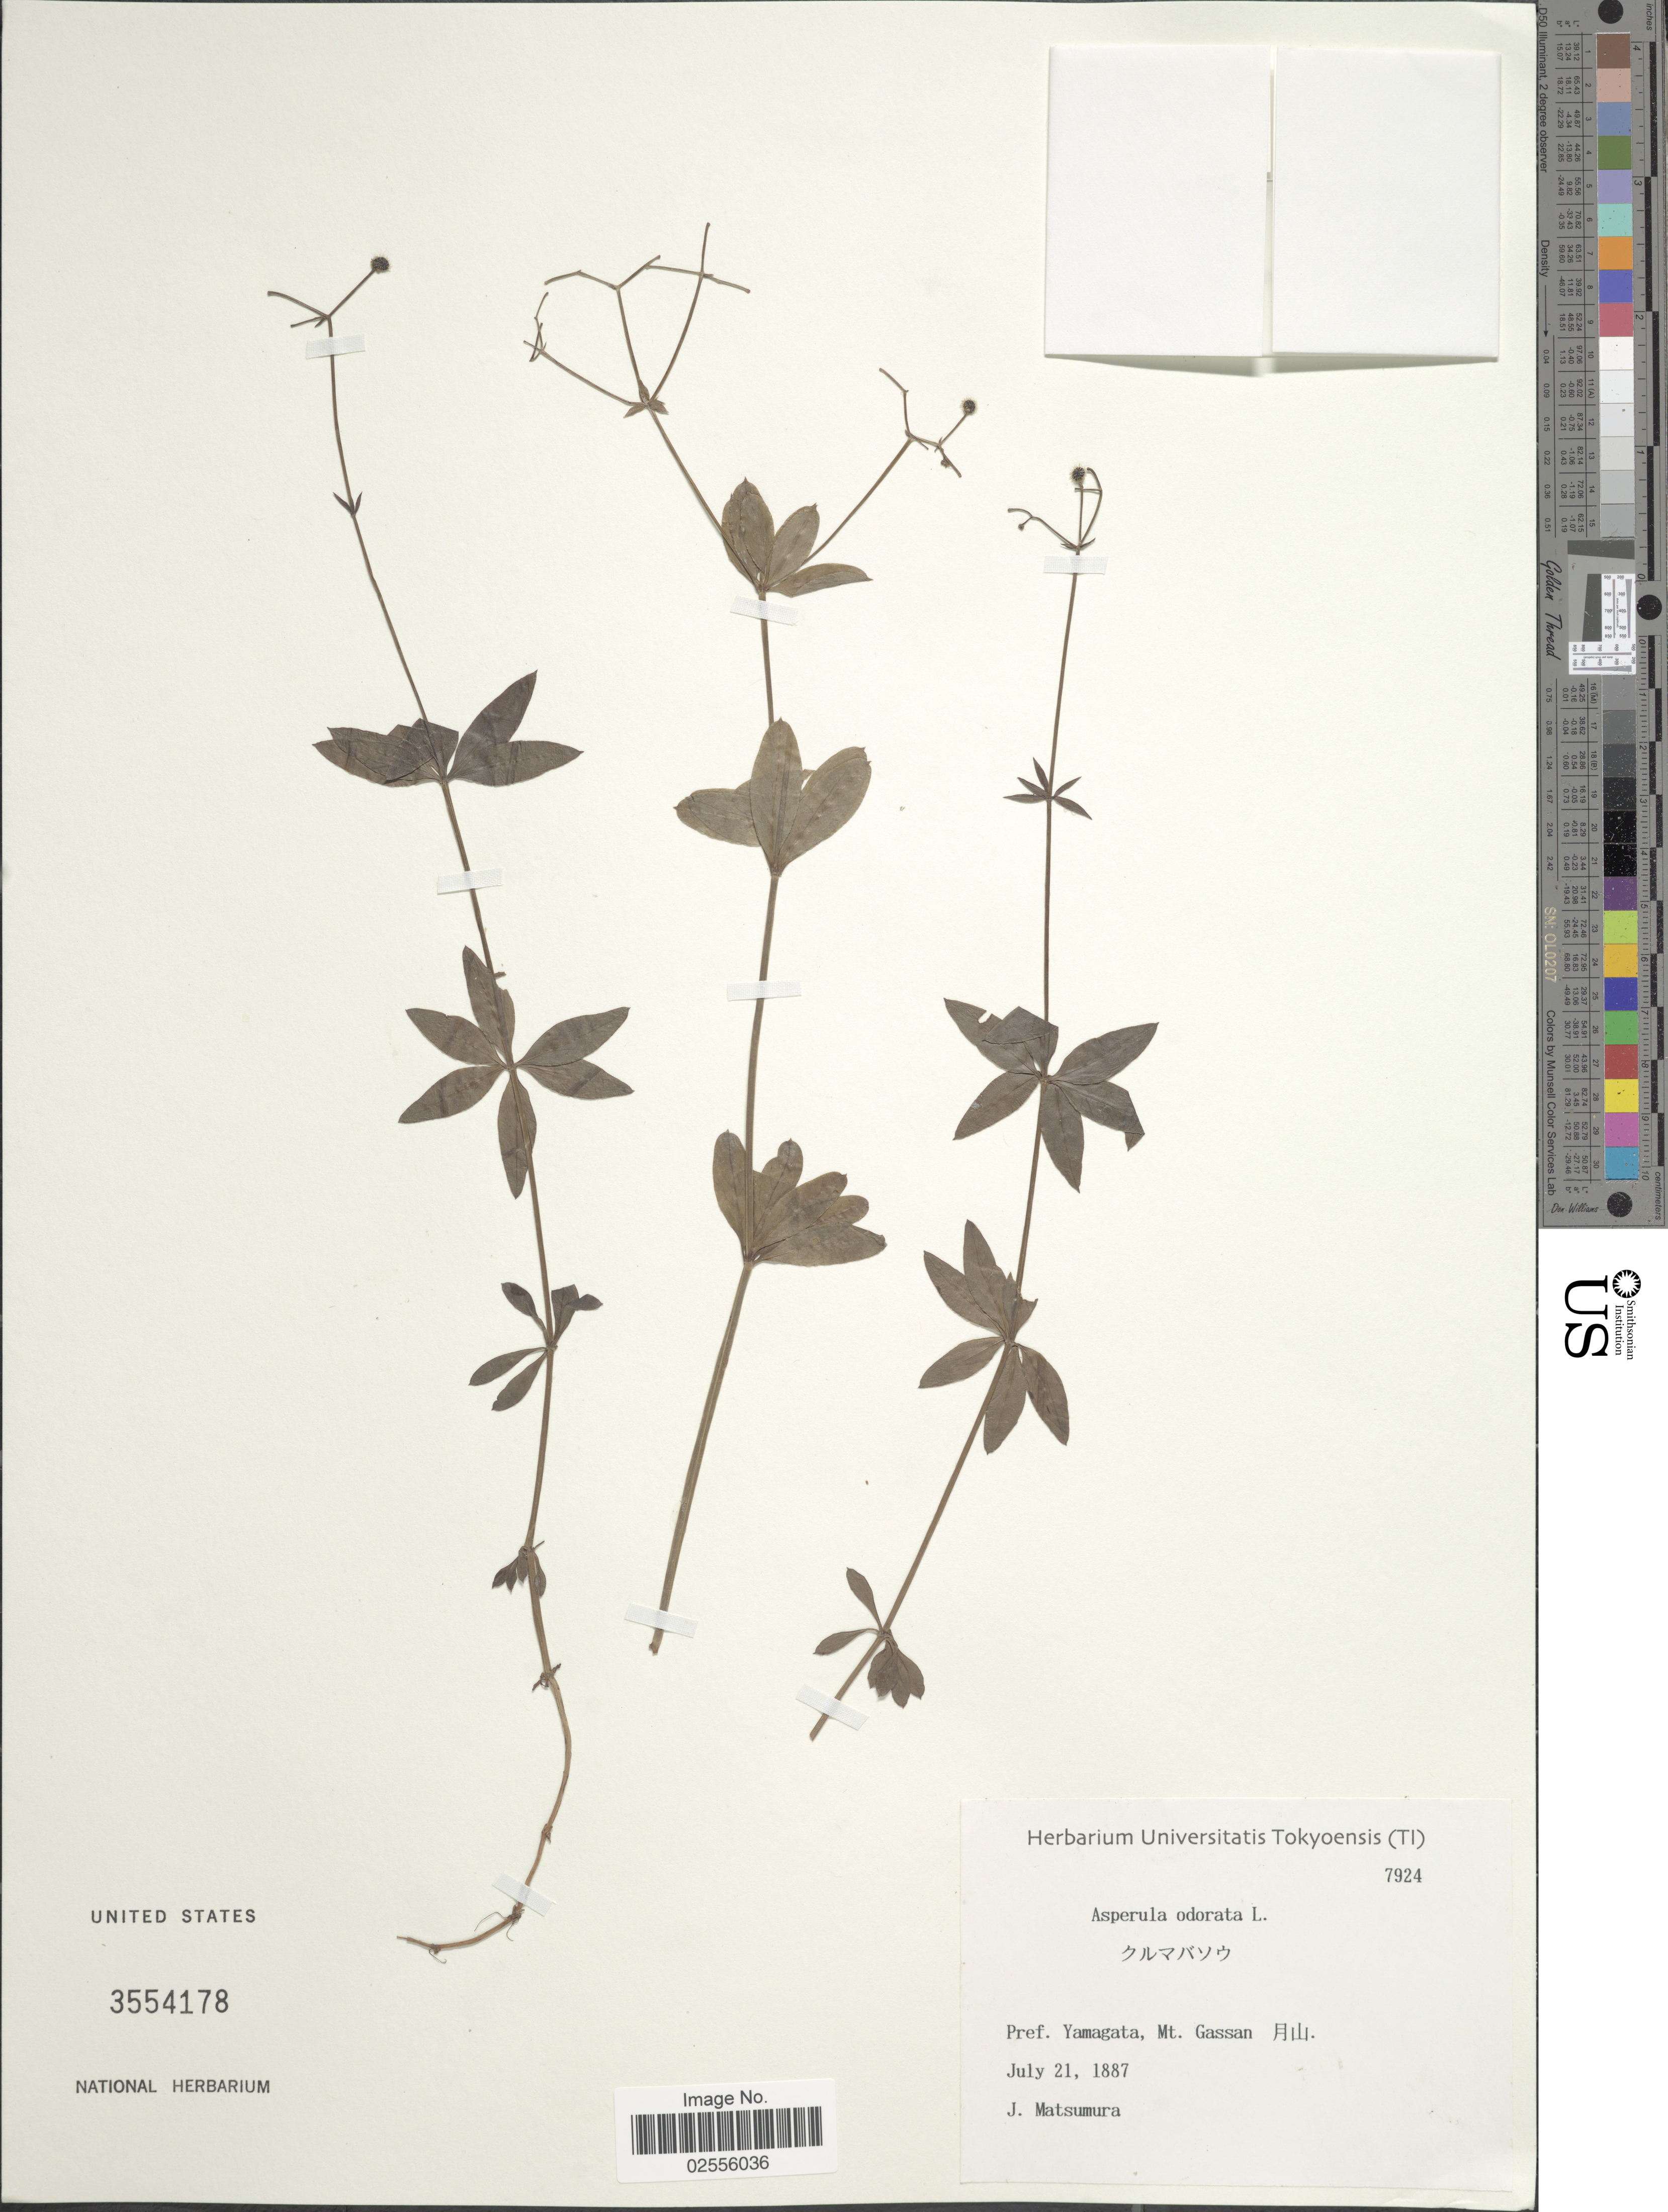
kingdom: Plantae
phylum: Tracheophyta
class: Magnoliopsida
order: Gentianales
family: Rubiaceae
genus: Asperula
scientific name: Asperula odorata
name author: L.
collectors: J. Matsumura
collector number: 7924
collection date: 1887-07-21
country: Japan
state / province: Yamagata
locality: Pref. Yamagata, Mt. Gassan.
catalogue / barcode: US 3554178